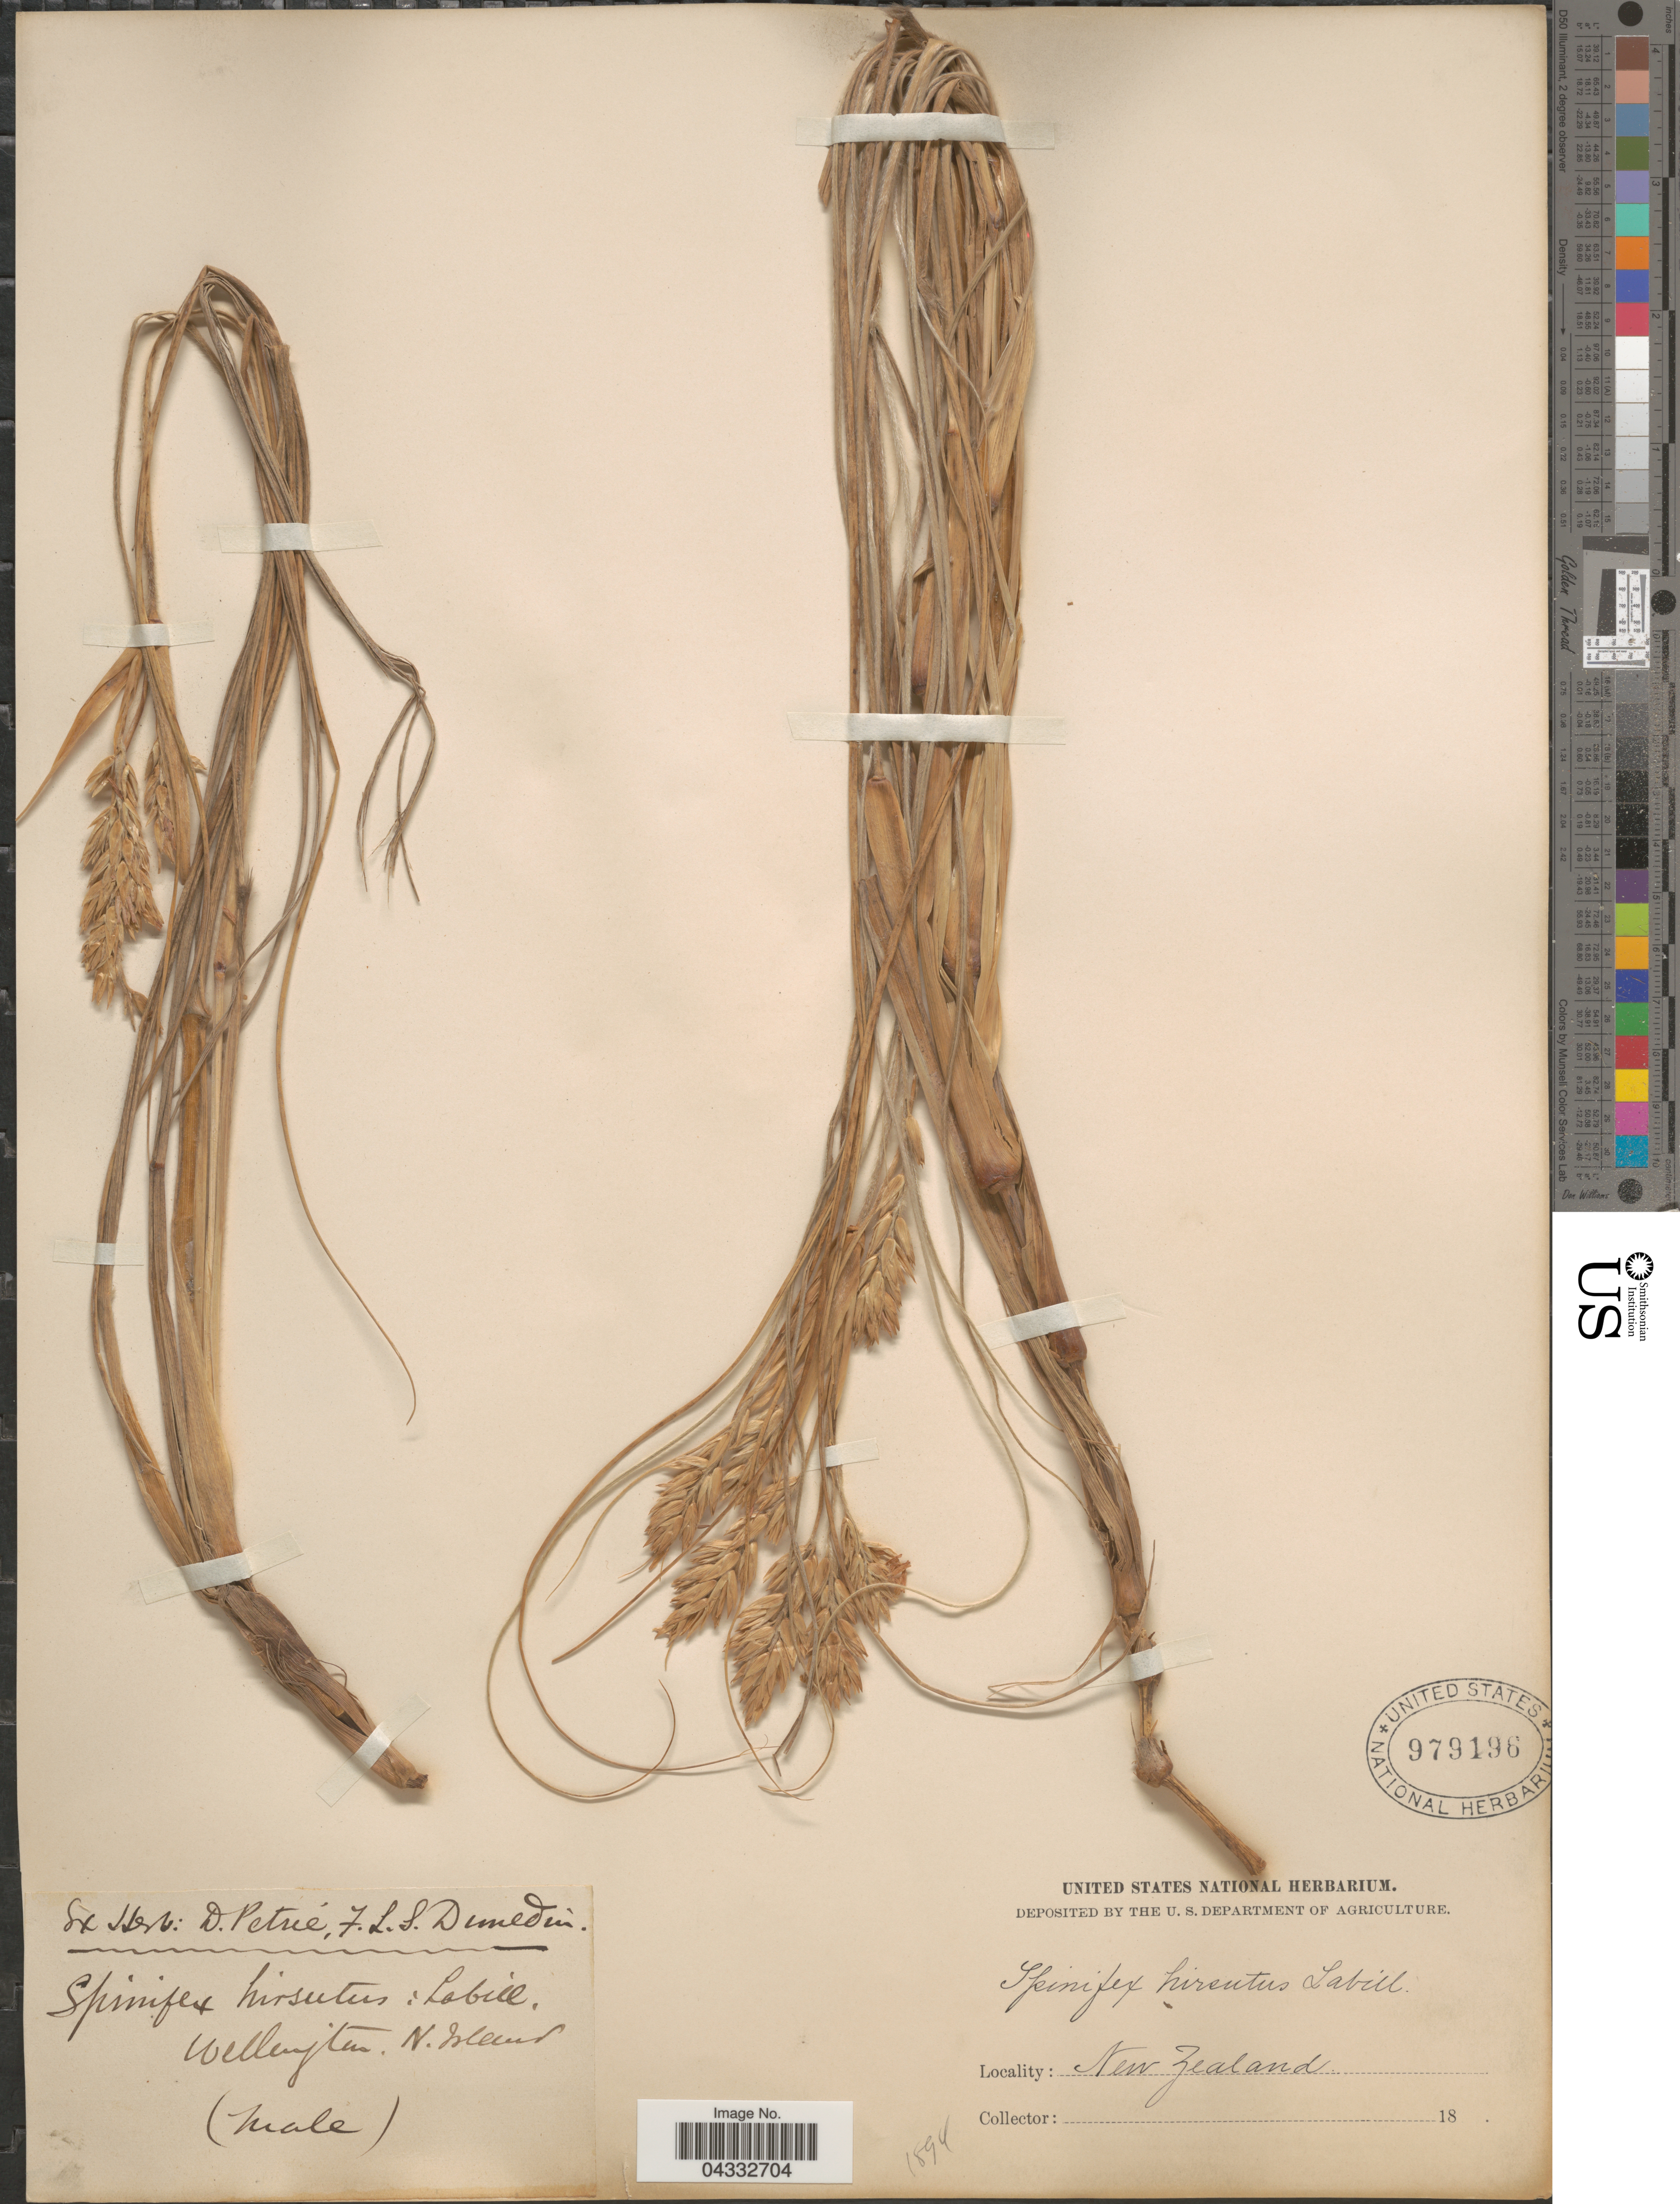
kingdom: Plantae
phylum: Tracheophyta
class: Liliopsida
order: Poales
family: Poaceae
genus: Spinifex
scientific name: Spinifex hirsutus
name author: Labill.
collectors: Ex Herb D. Petrie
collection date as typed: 18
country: New Zealand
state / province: Wellington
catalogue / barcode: US 979196